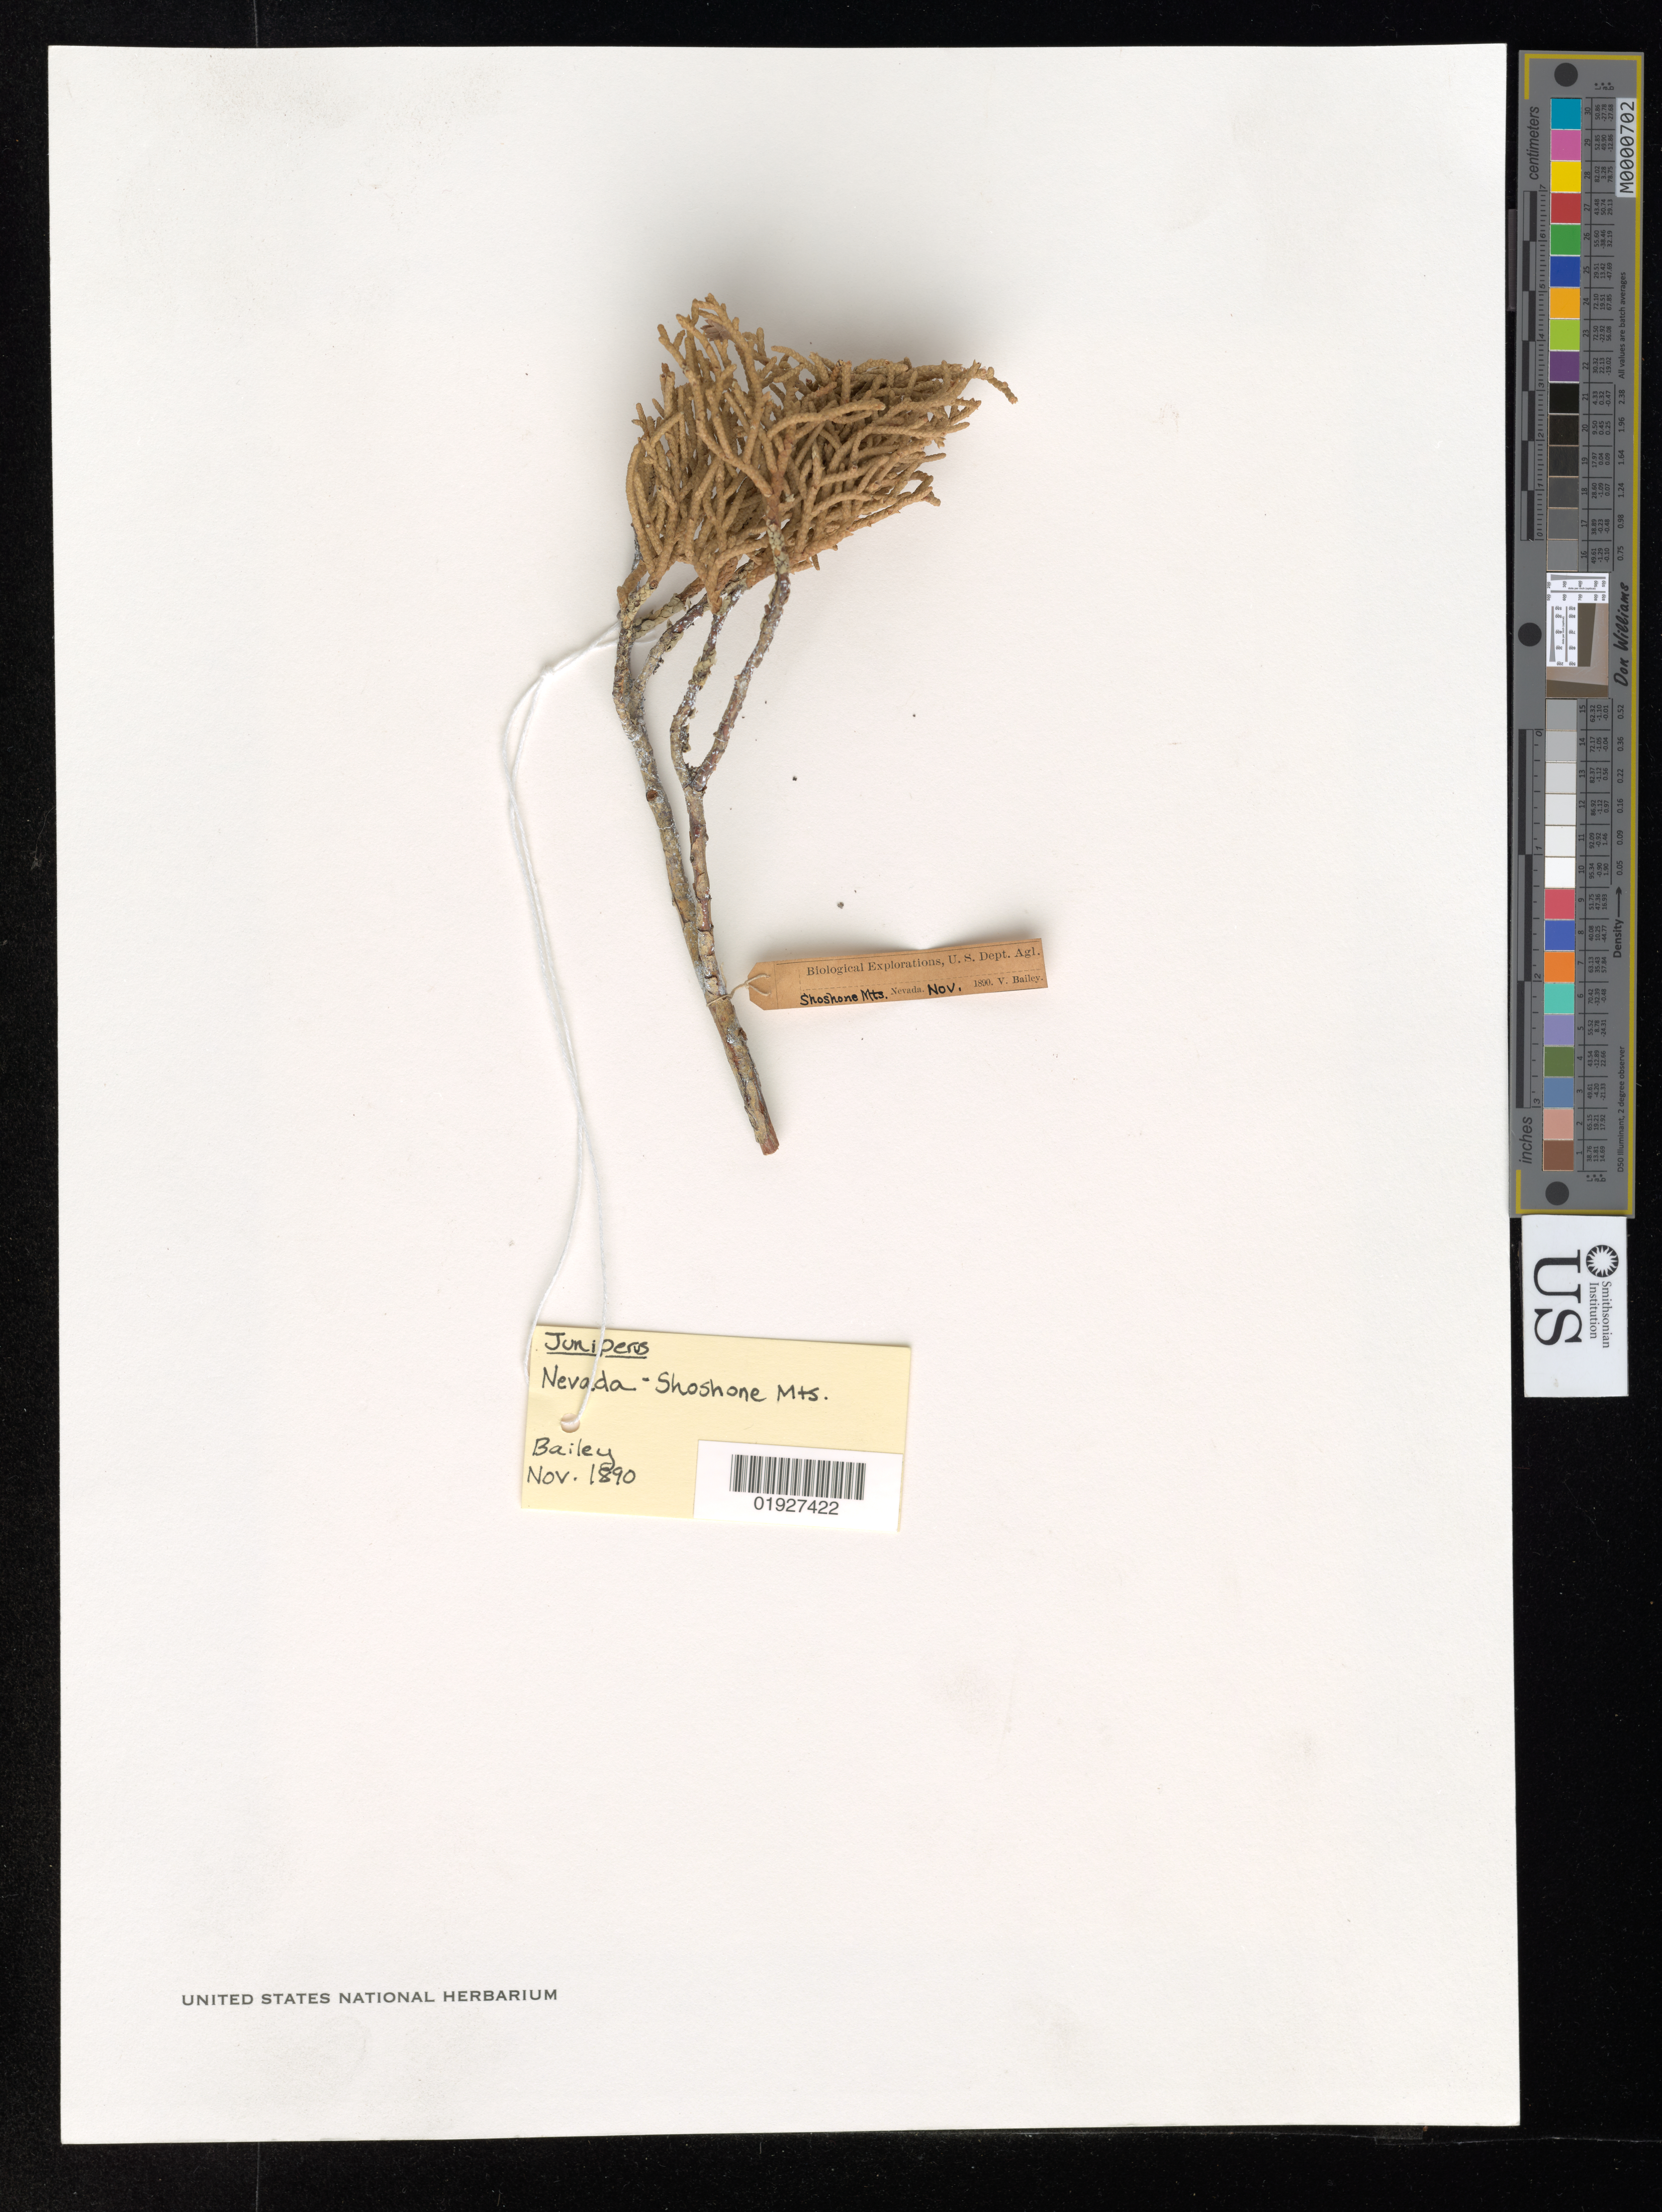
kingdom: Plantae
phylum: Tracheophyta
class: Pinopsida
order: Pinales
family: Cupressaceae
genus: Juniperus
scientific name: Juniperus pachyphlaea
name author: Torr.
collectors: V. O. Bailey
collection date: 1890-11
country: United States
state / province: Nevada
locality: Shoshone Mts.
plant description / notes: The identification is unclear. The specimen is stored in a box labelled as "Juniperus pachyphloea, utahensis, and virginiana scopulorum." There is no specific identification on the specimen tag.